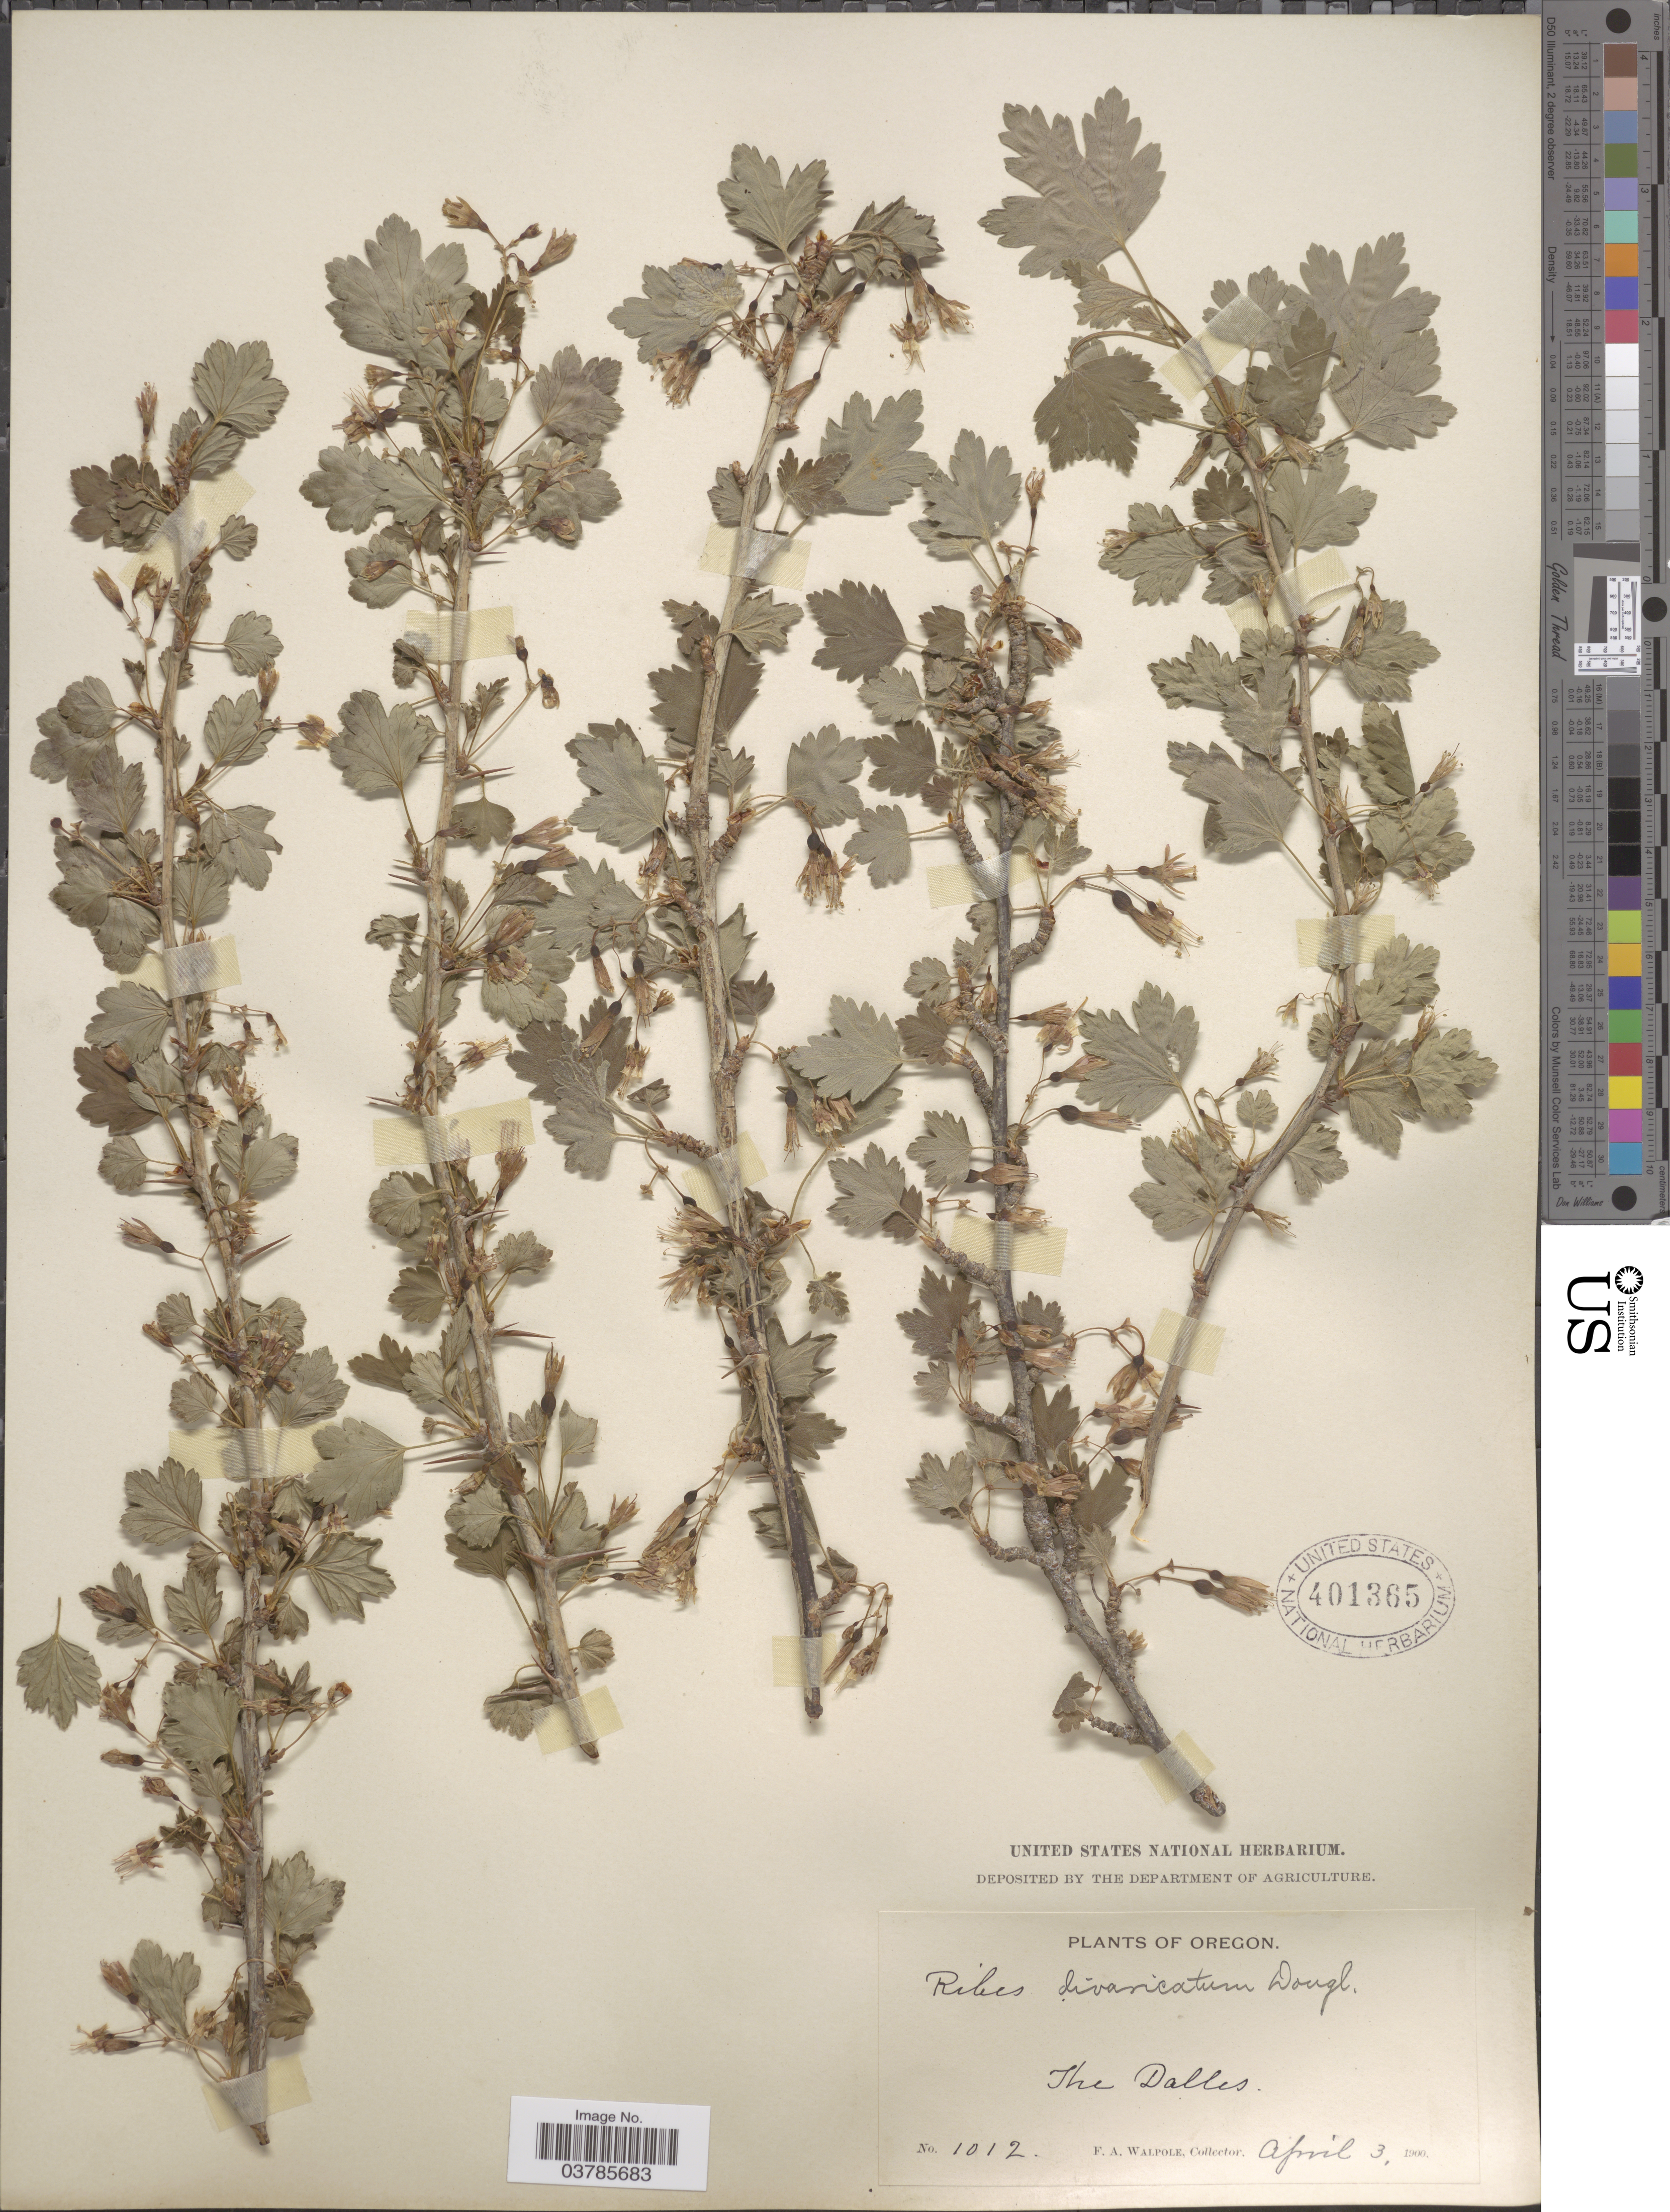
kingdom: Plantae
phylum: Tracheophyta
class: Magnoliopsida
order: Saxifragales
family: Grossulariaceae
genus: Ribes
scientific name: Ribes divaricatum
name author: Douglas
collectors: F. Walpole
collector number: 1012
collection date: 1900-04-03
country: United States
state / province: Oregon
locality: The Dalles.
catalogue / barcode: US 401365